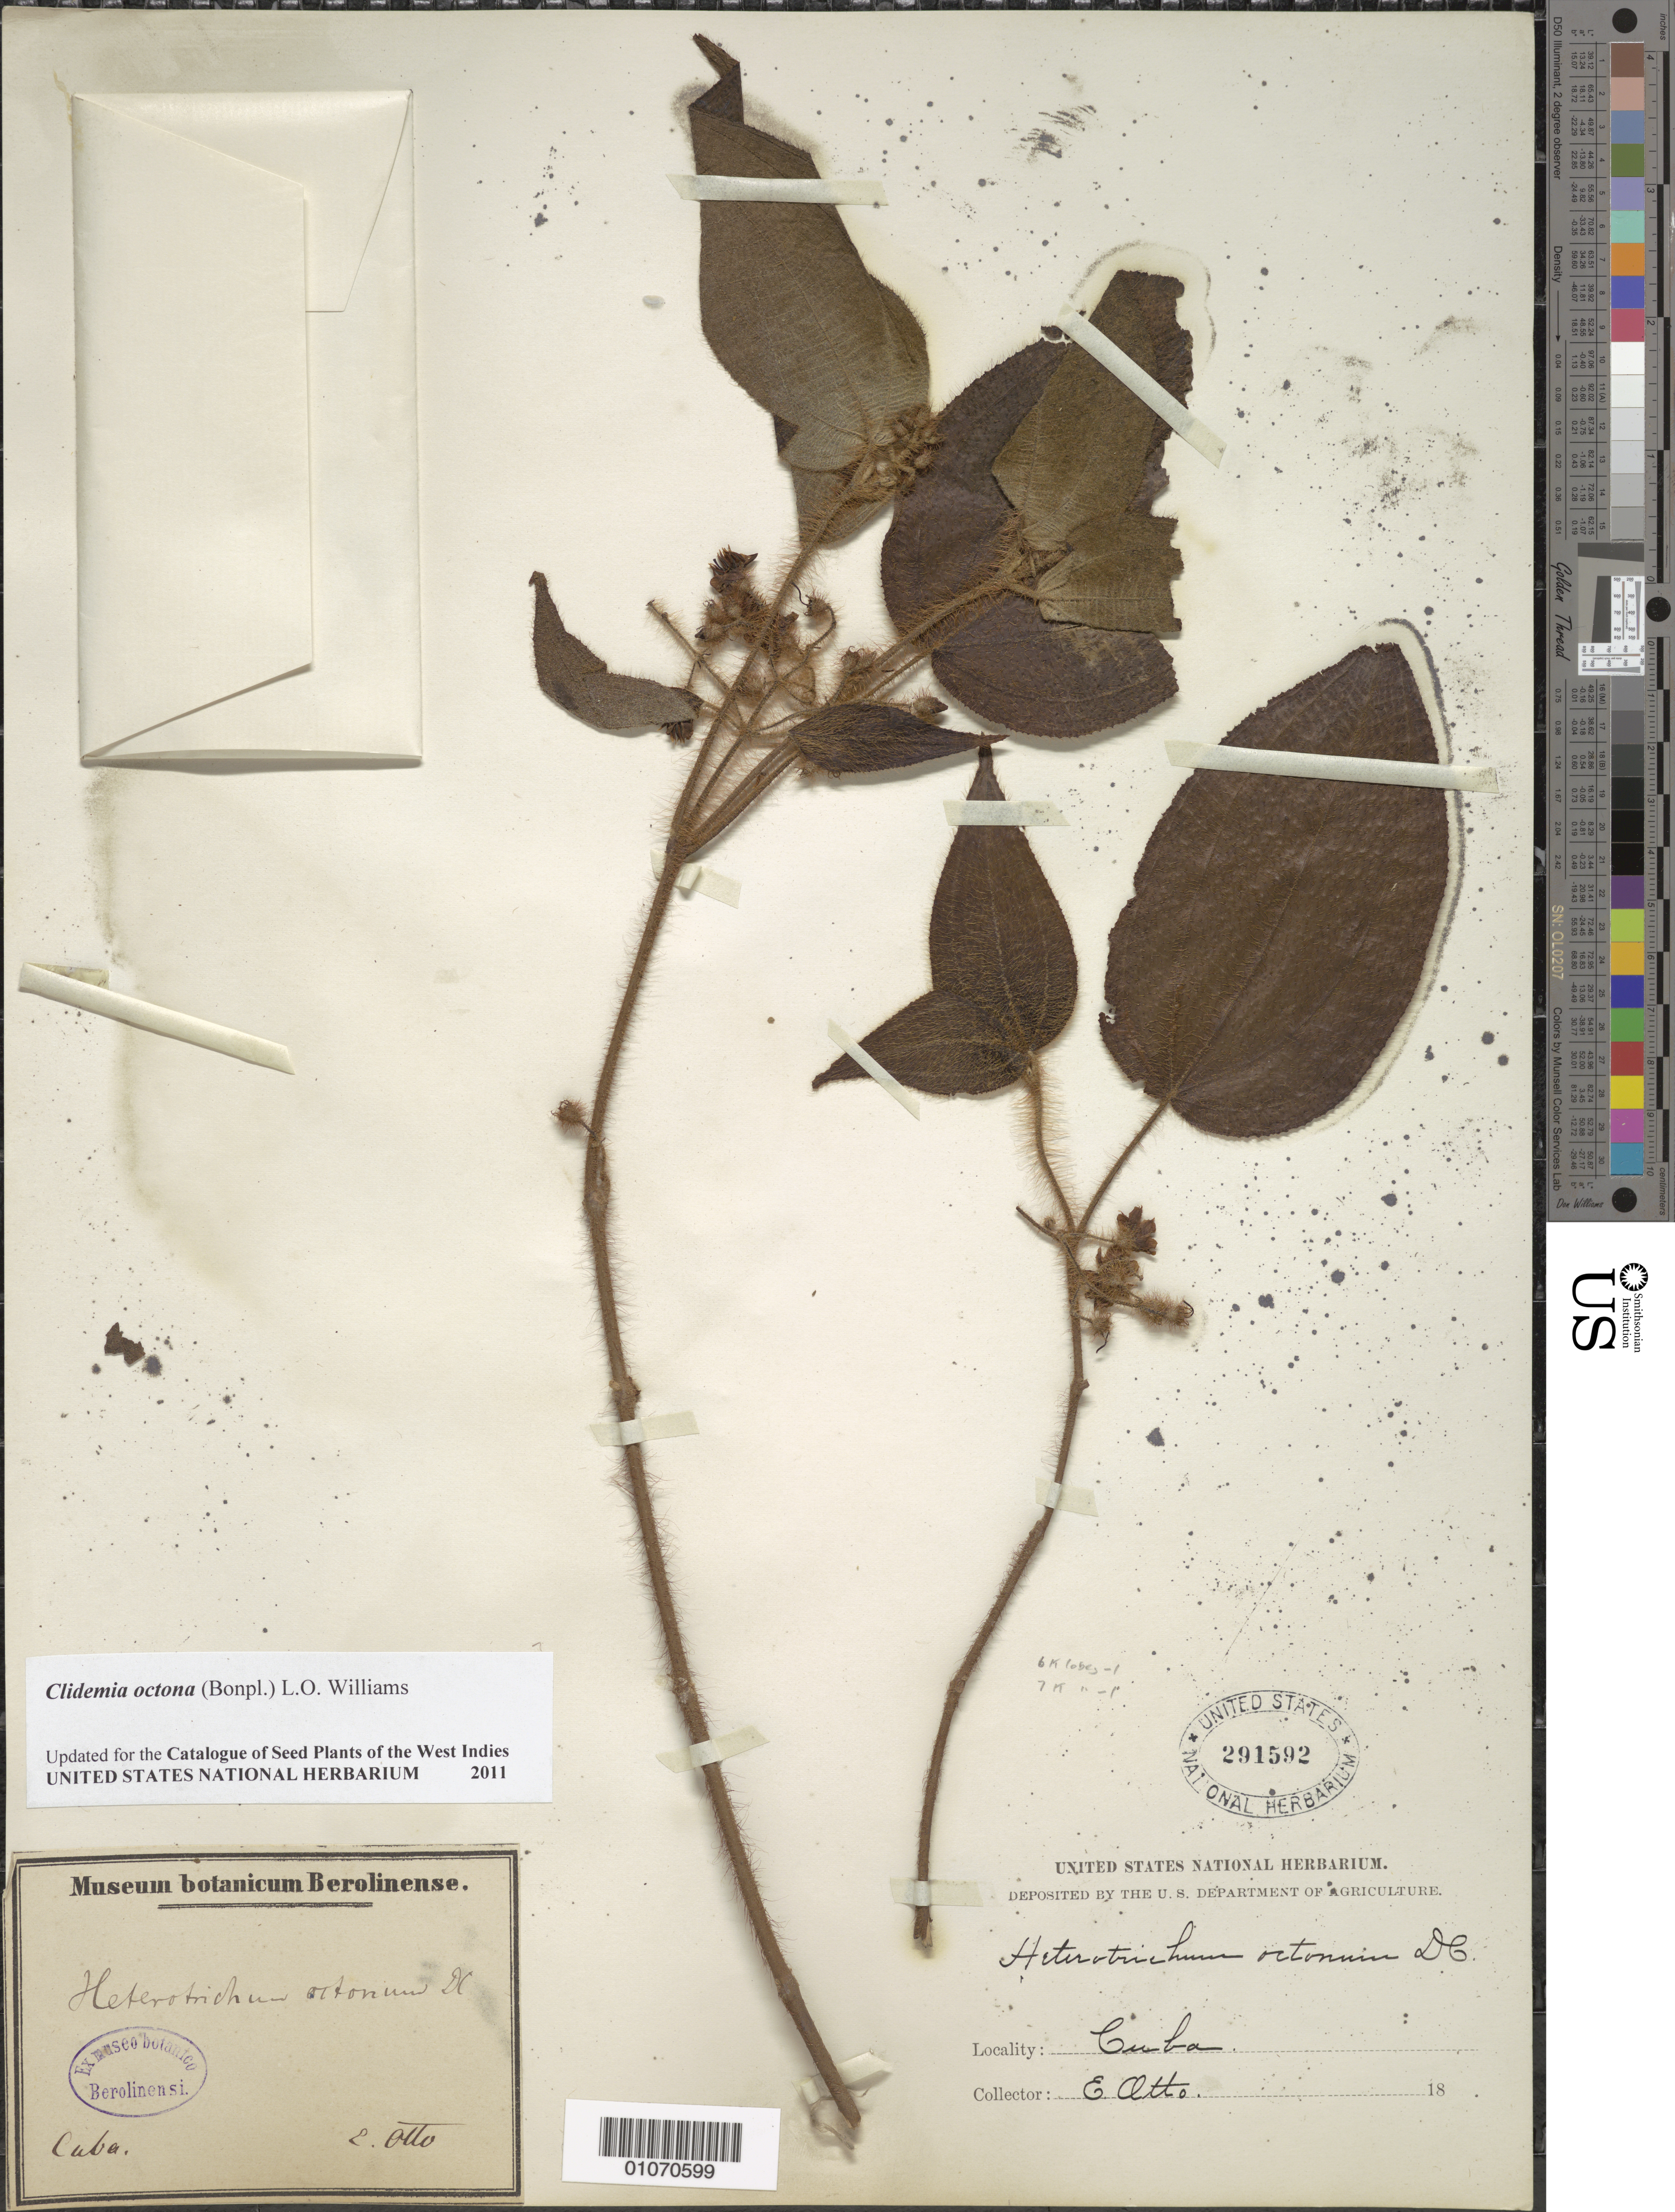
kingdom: Plantae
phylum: Tracheophyta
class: Magnoliopsida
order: Myrtales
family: Melastomataceae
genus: Clidemia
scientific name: Clidemia octona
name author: (Bonpl.) L.O. Williams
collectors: E. Otto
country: Cuba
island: Cuba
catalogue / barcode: US 291592